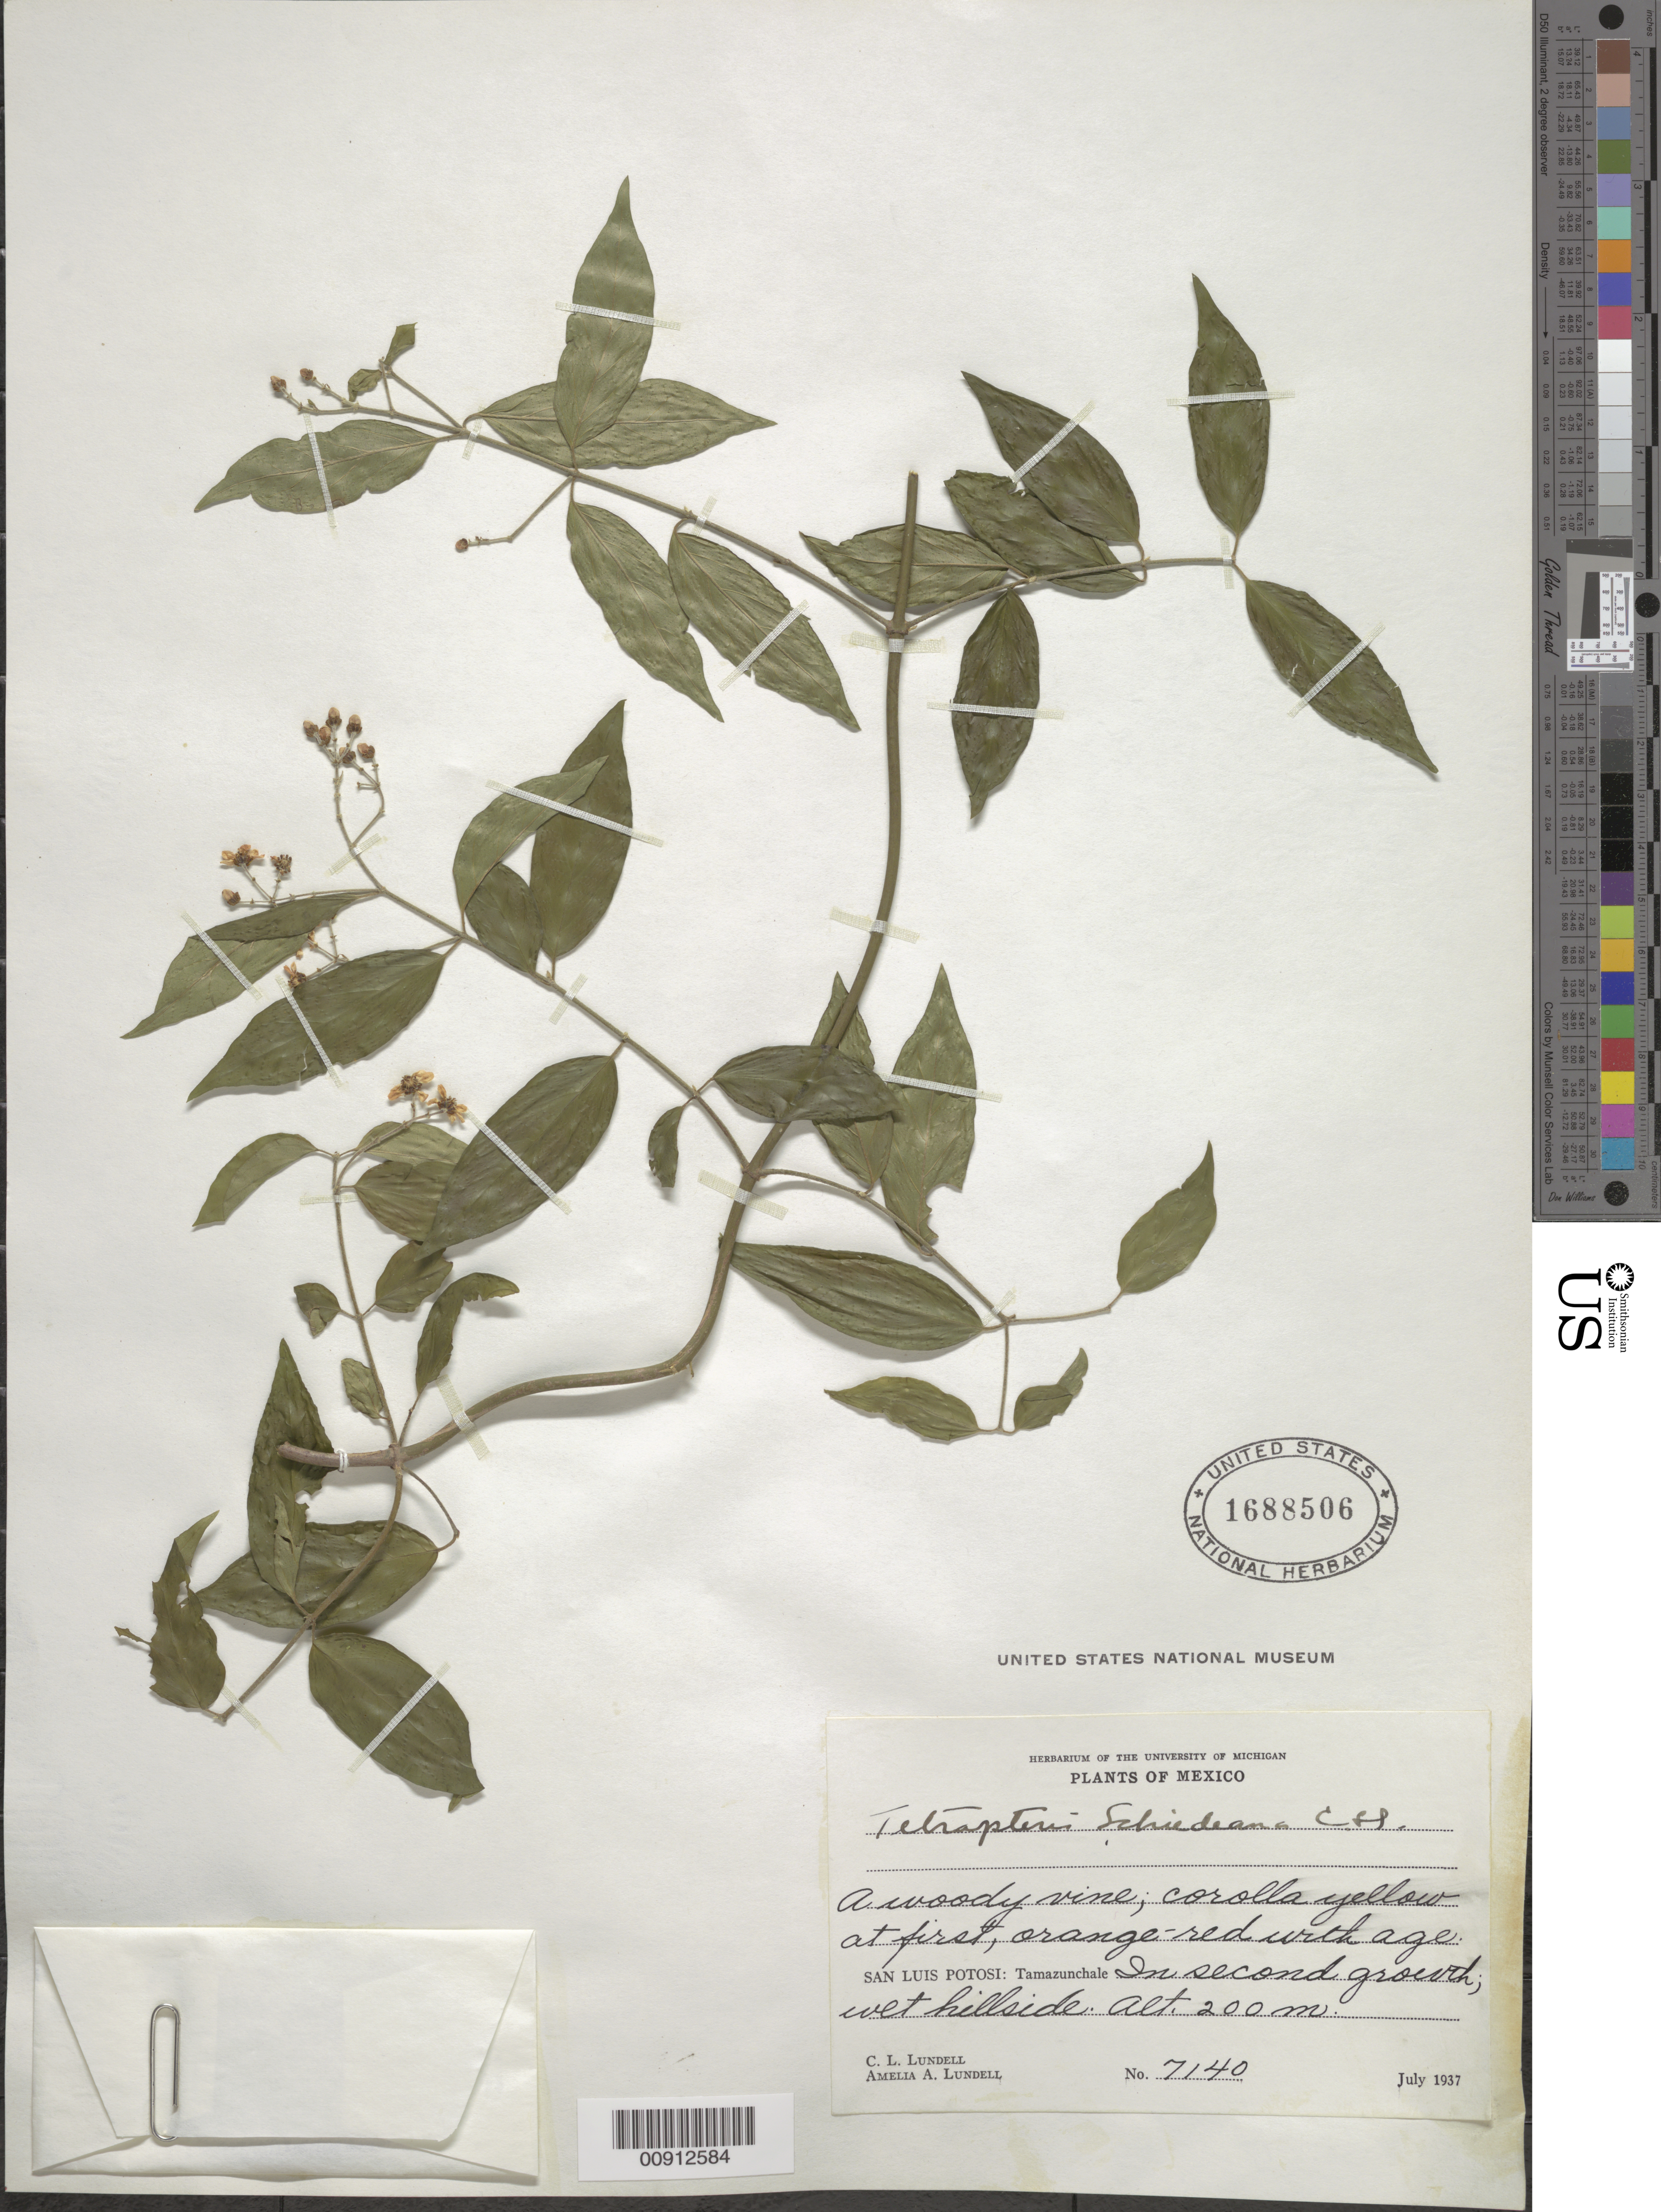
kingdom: Plantae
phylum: Tracheophyta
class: Magnoliopsida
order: Malpighiales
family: Malpighiaceae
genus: Tetrapterys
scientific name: Tetrapterys schiedeana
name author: Schltdl. & Cham.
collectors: C. L. Lundell & A. A. Lundell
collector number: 7140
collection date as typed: Jul 1937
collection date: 1937-07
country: Mexico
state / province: San Luis Potosí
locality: San Luis Potosí: Tamazunchale.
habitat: In second growth; wet hillside.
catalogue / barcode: US 1688506